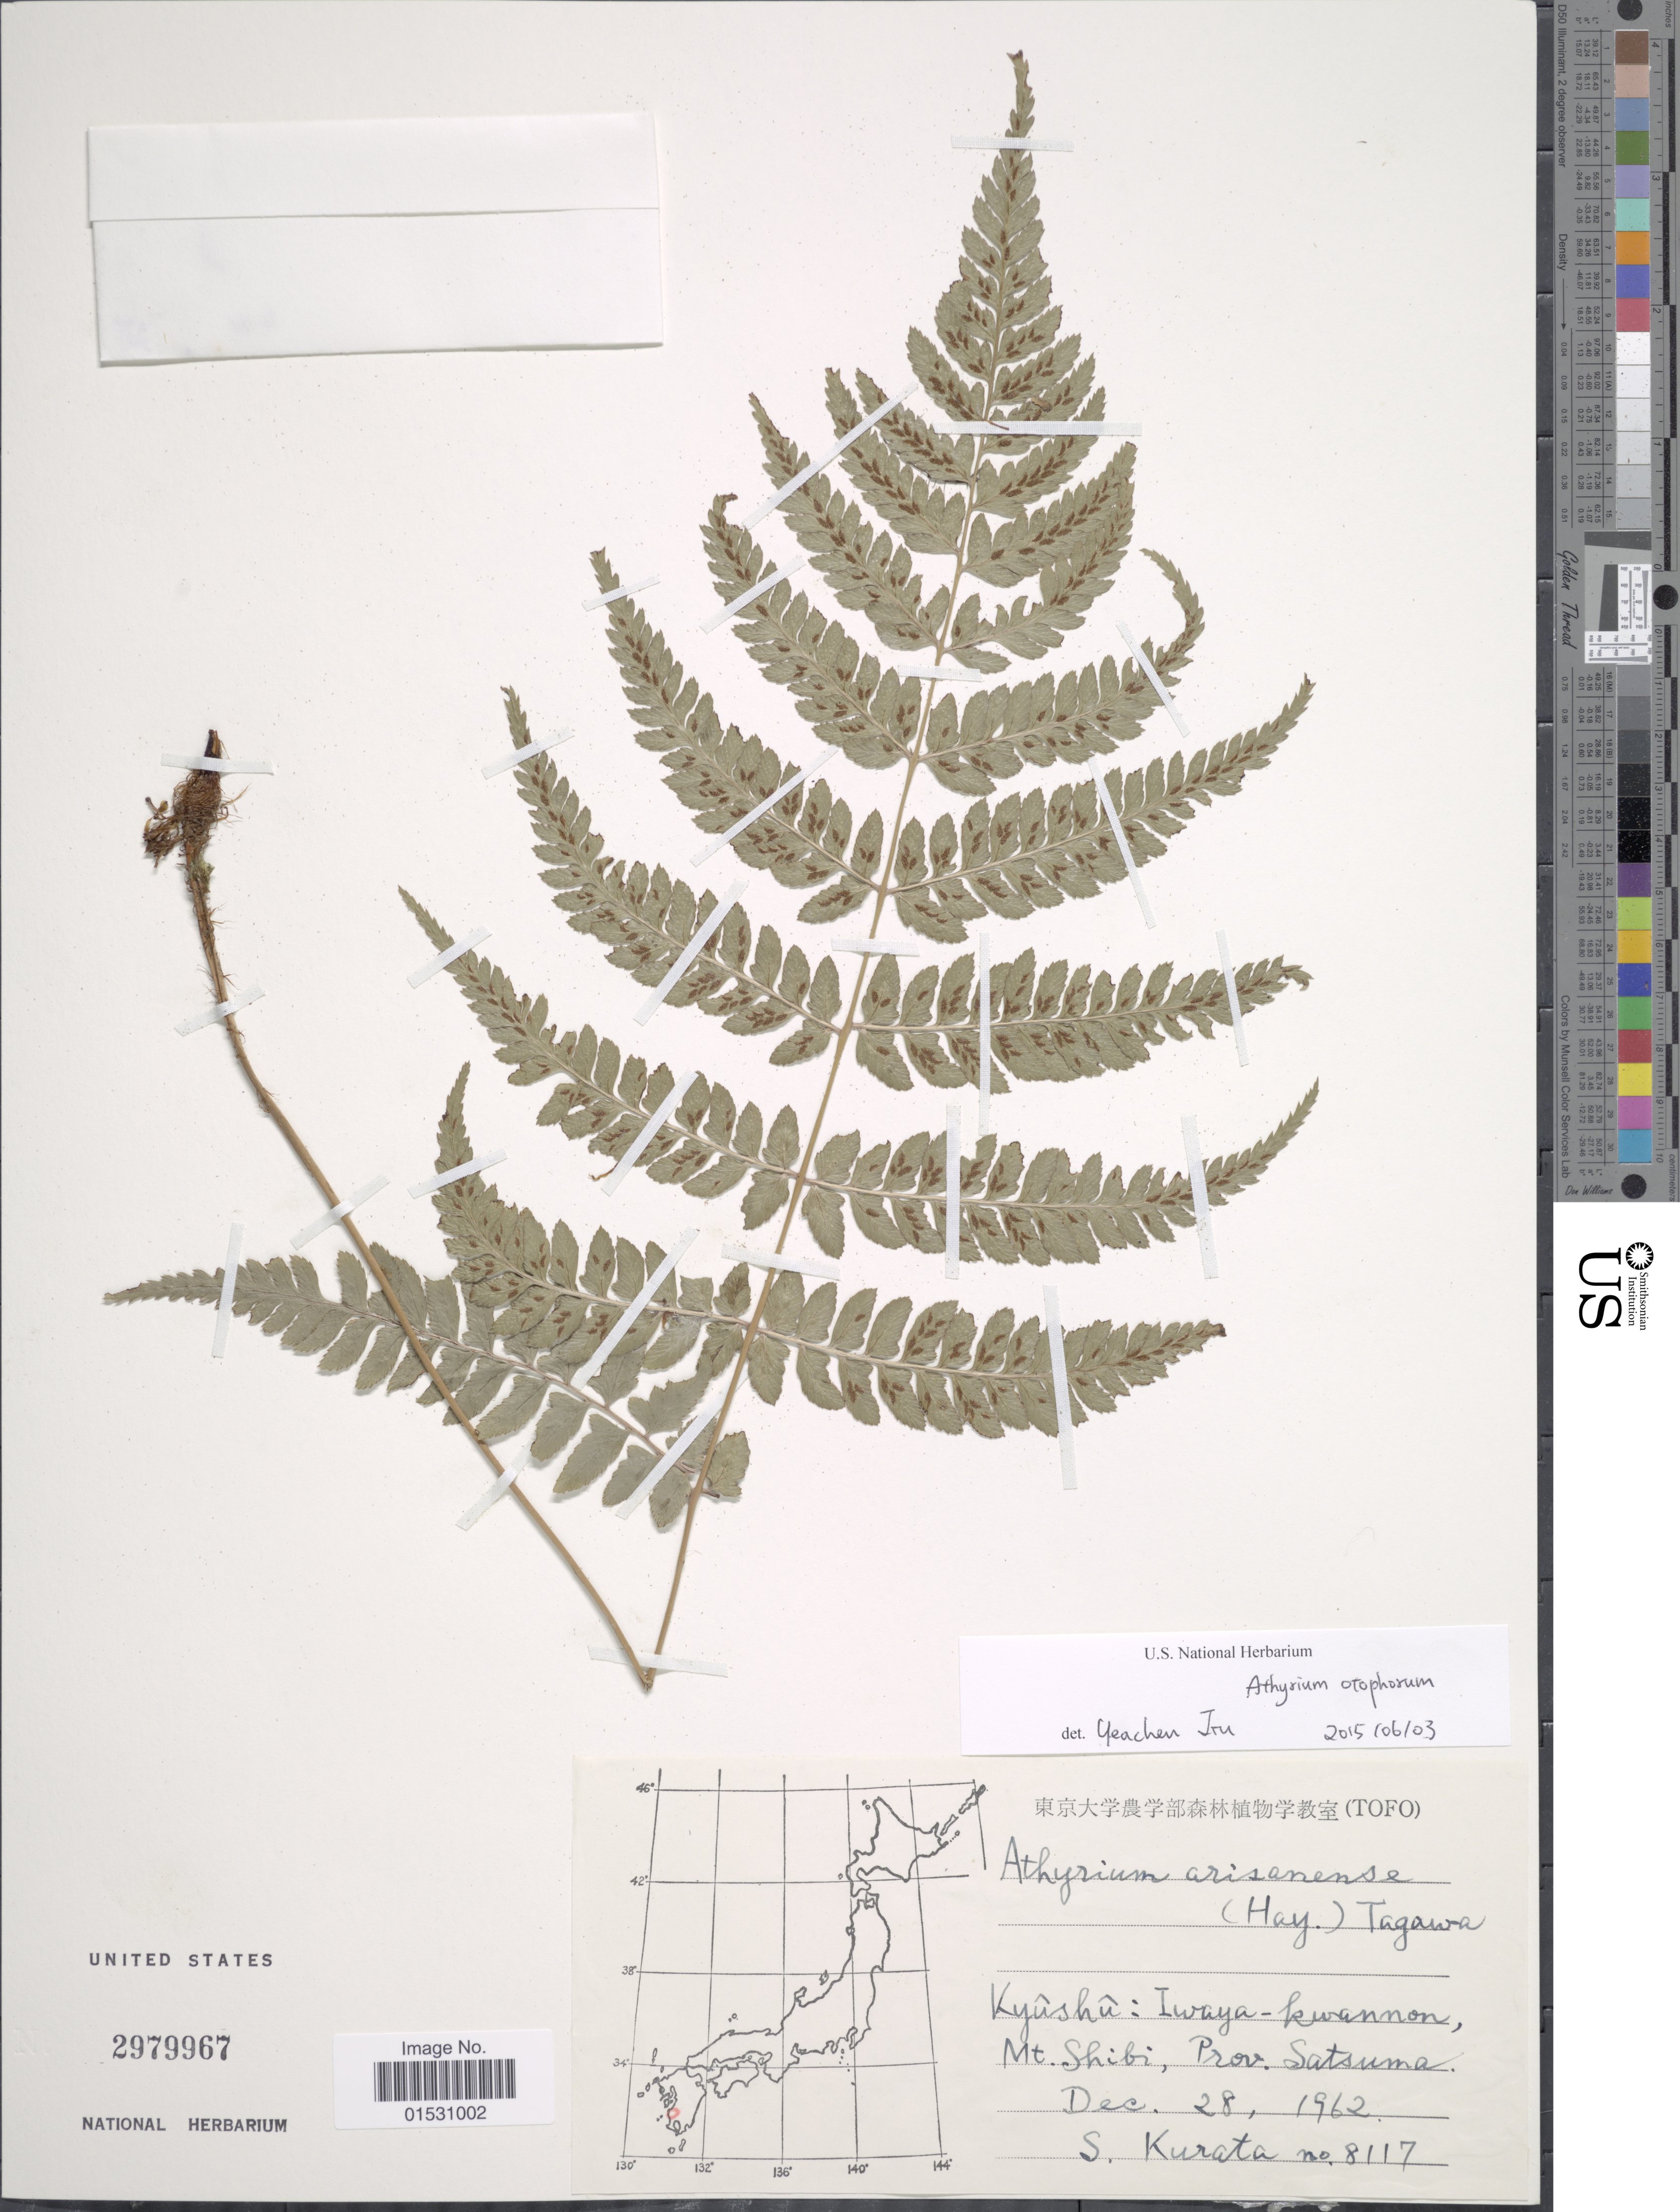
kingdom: Plantae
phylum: Tracheophyta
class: Polypodiopsida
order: Polypodiales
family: Athyriaceae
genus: Athyrium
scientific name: Athyrium otophorum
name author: (Miq.) Koidz.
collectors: Sa. Kurata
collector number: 8117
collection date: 1962-12-28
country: Japan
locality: Kyushu: Iwaya-kwannon, Mt. Shibi, Prov. Satsuma.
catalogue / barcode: US 2979967